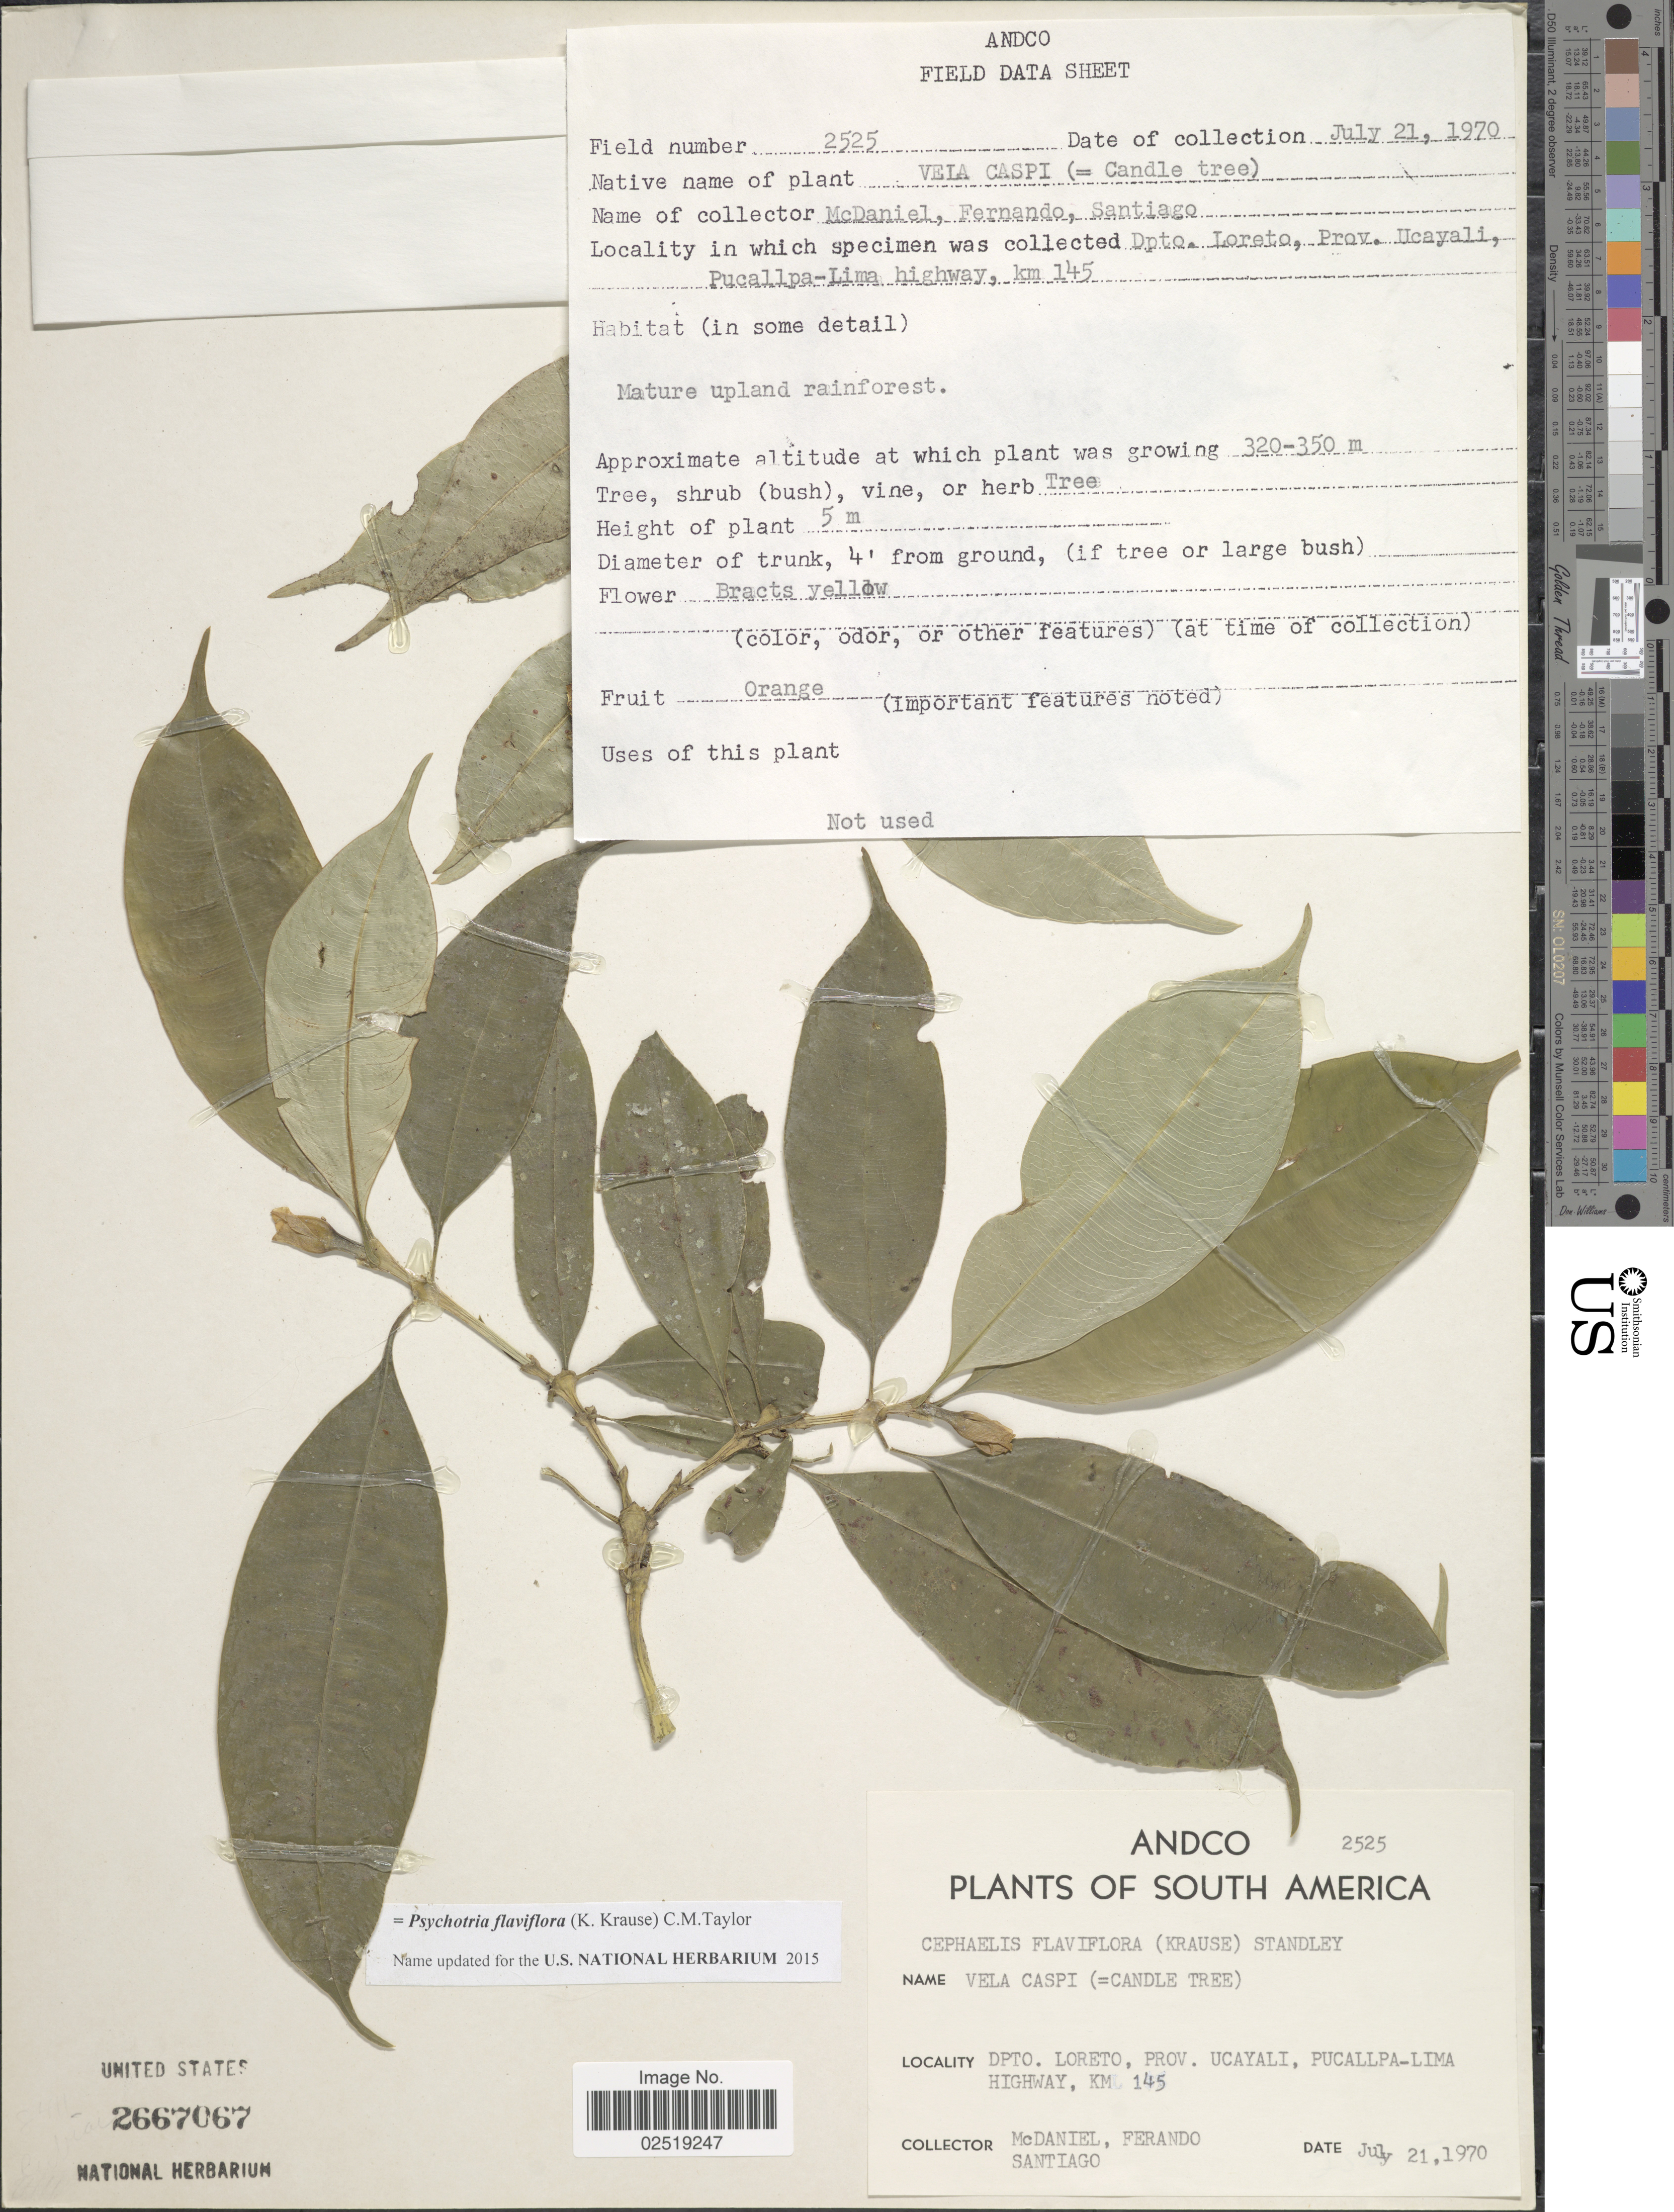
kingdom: Plantae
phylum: Tracheophyta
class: Magnoliopsida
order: Gentianales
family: Rubiaceae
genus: Psychotria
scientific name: Psychotria flaviflora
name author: (K. Krause) C.M. Taylor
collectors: -- McDaniel, Ferando & -. Santiago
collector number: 2525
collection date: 1970-07-21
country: Peru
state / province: Loreto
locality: Dpto. Loreto, Prov. Ucayali, Pucallpa-Lima Highway, km 145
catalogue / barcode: US 2667067